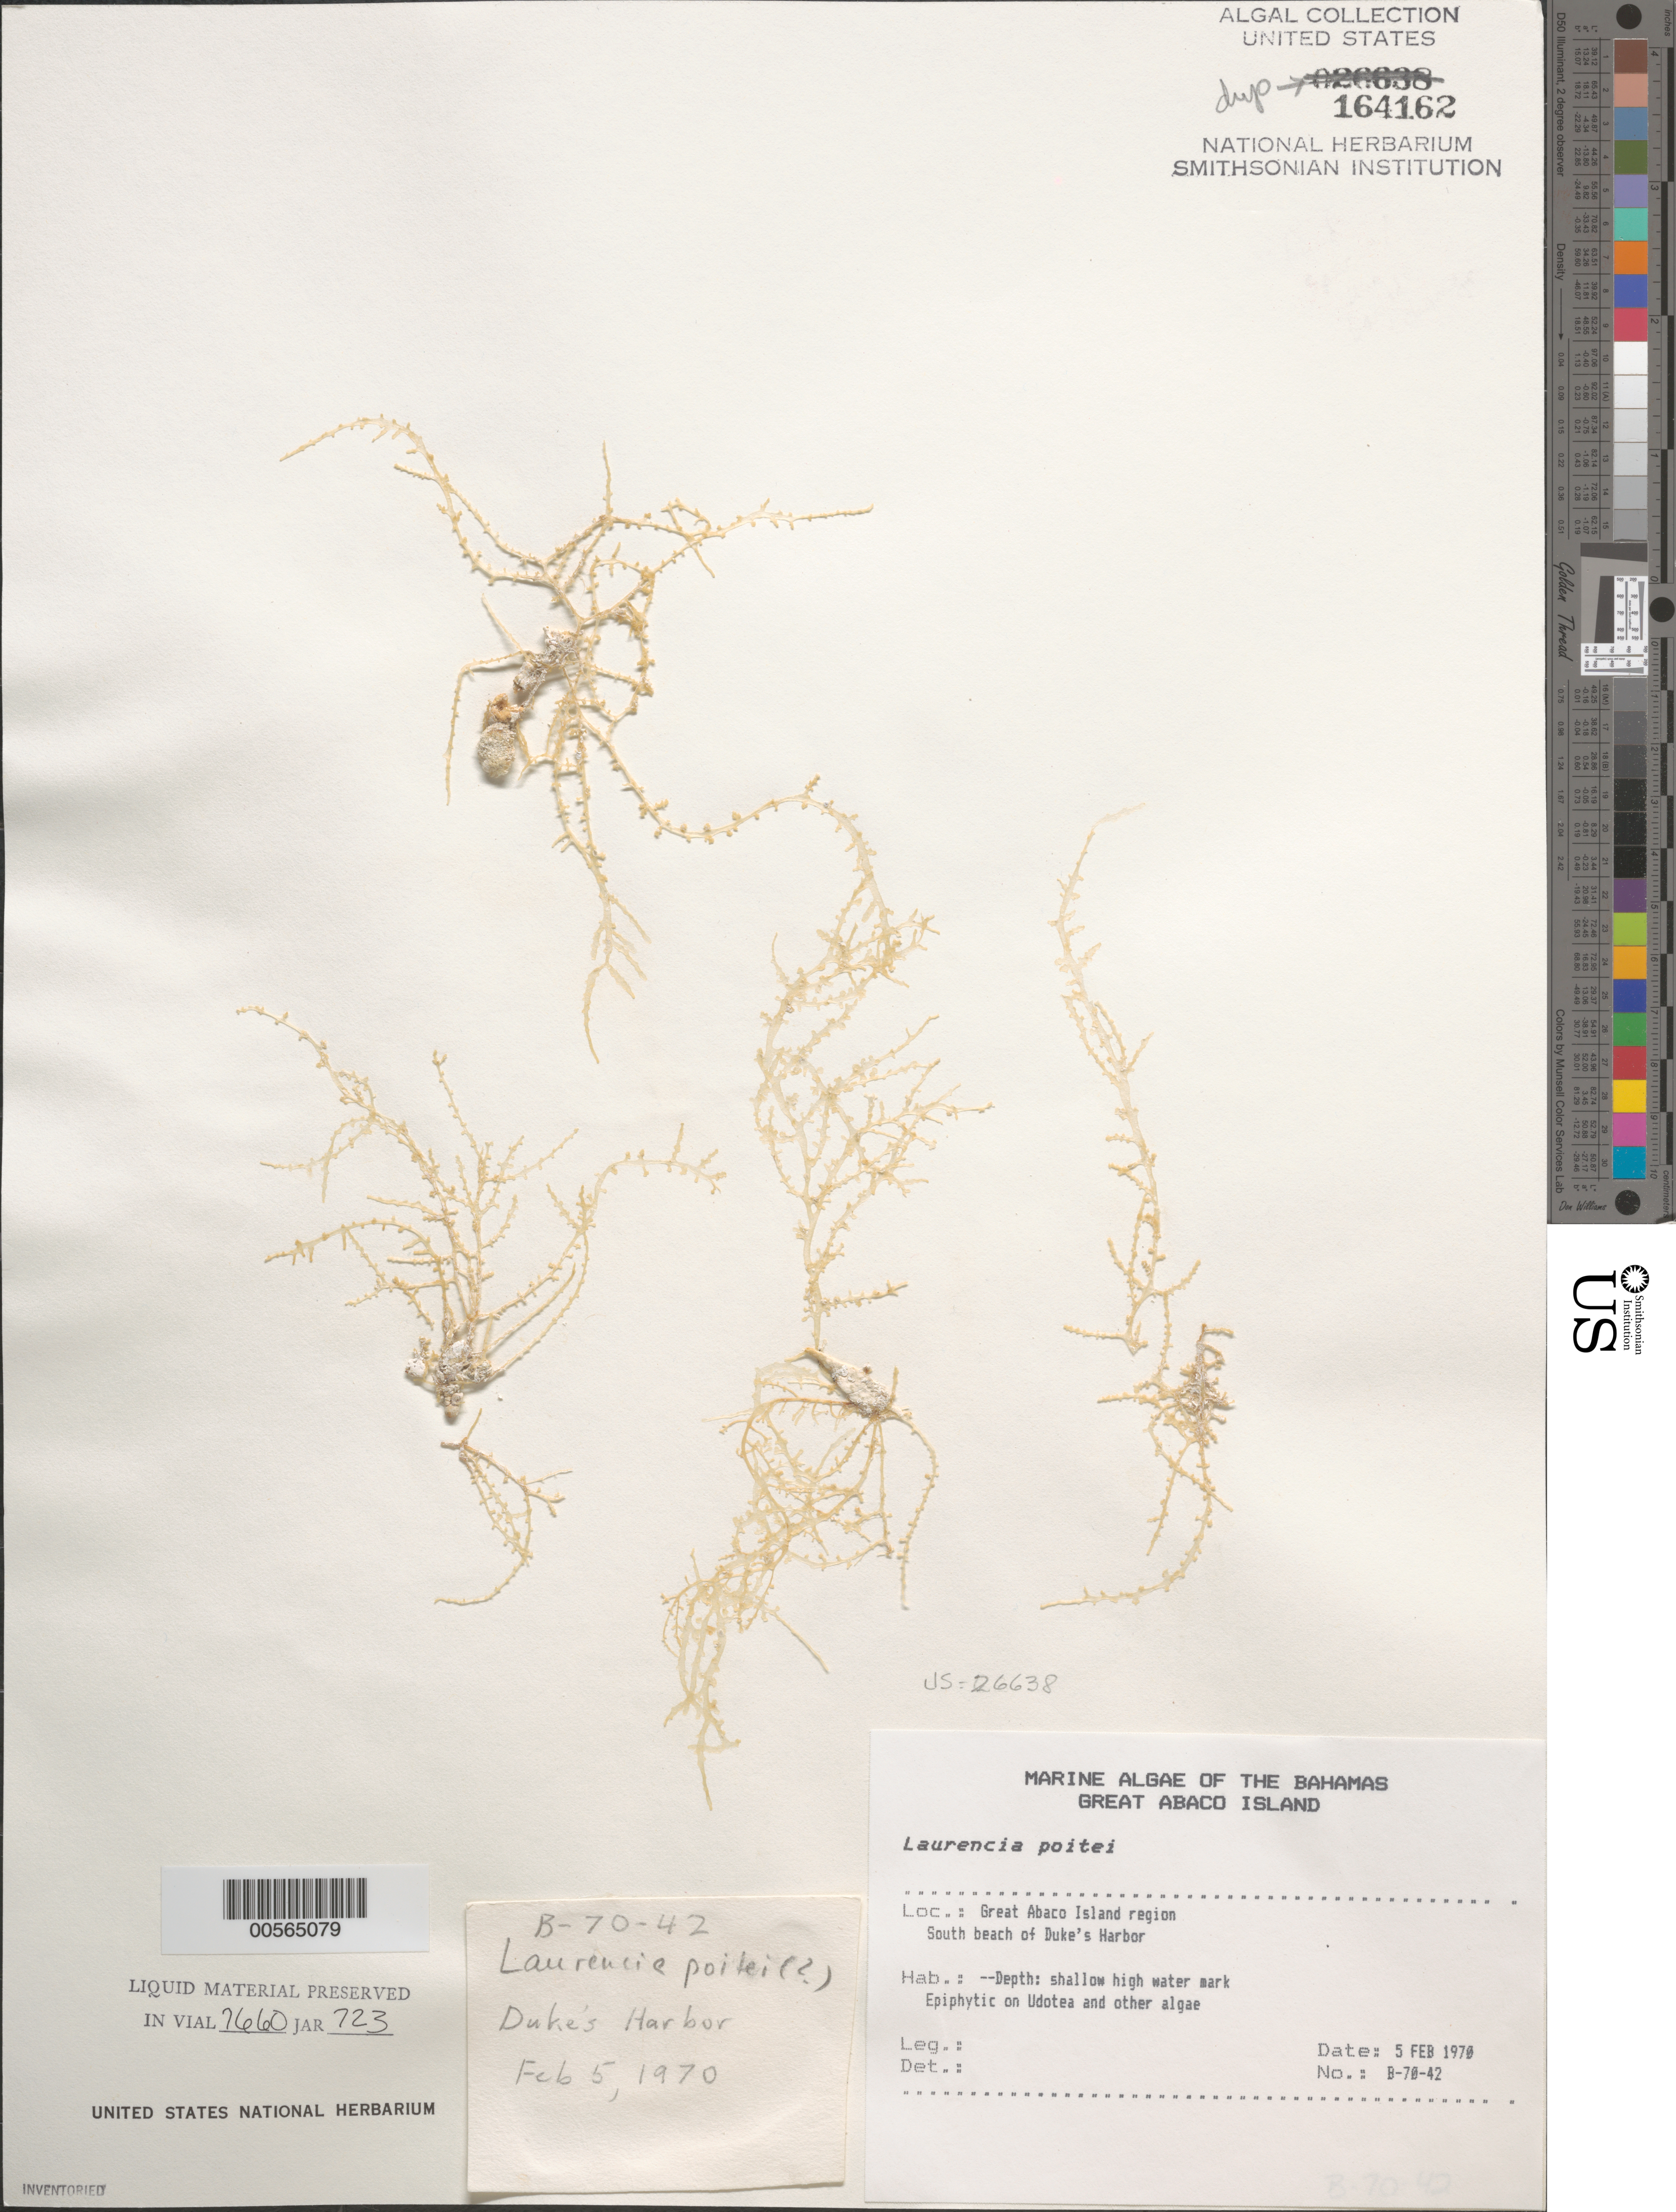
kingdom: Plantae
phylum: Rhodophyta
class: Florideophyceae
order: Ceramiales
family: Rhodomelaceae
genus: Yuzurua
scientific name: Yuzurua poiteaui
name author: (J.V.Lamouroux) Martin-Lescanne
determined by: Brooks, B. L., (BOT), Smithsonian Institution - National Museum of Natural History (UNITED STATES)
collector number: B-70-42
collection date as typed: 05 Feb 1970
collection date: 1970-02-05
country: Bahamas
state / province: Abaco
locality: Great abaco, duke's harbor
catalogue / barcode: US 164162